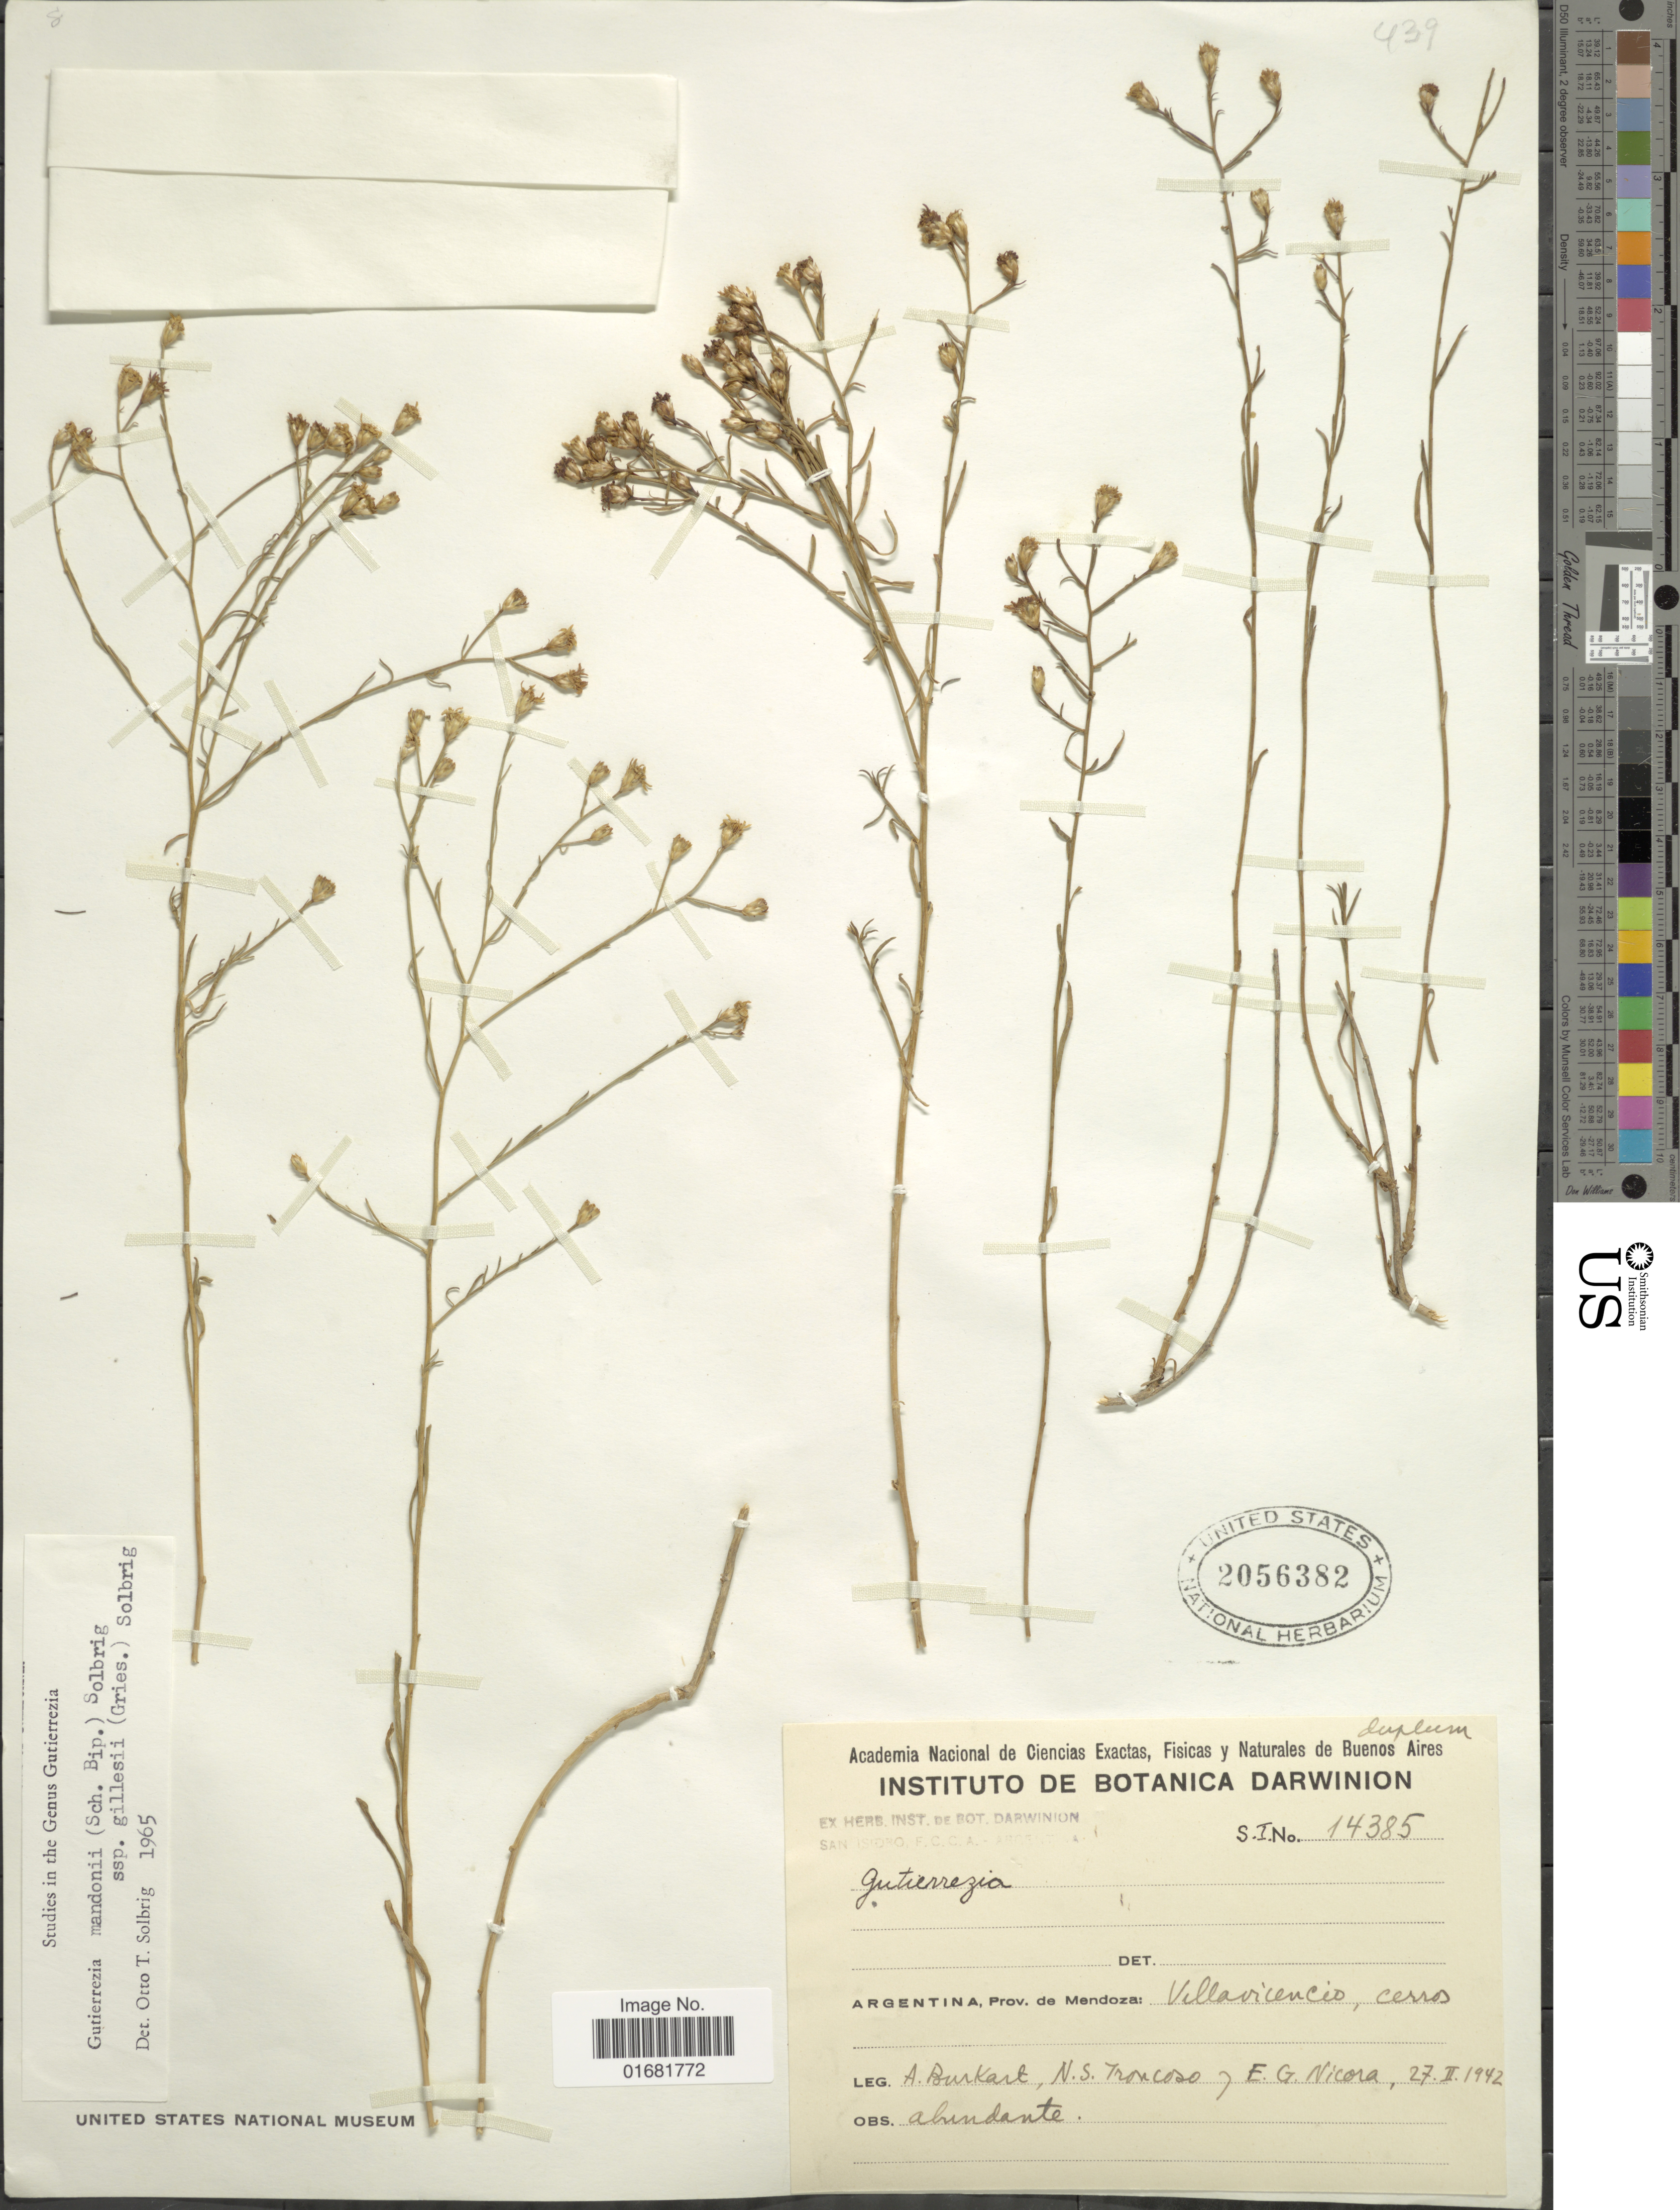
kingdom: Plantae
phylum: Tracheophyta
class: Magnoliopsida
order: Asterales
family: Asteraceae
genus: Gutierrezia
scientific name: Gutierrezia mandonii subsp. gillesii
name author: (Griseb.) Solbrig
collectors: A. E. Burkart, N. Troncoso & E. G. Nicora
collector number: S. I. 14385*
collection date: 1942-02-27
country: Argentina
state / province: Mendoza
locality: Villavicencio, cerros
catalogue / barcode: US 2056382